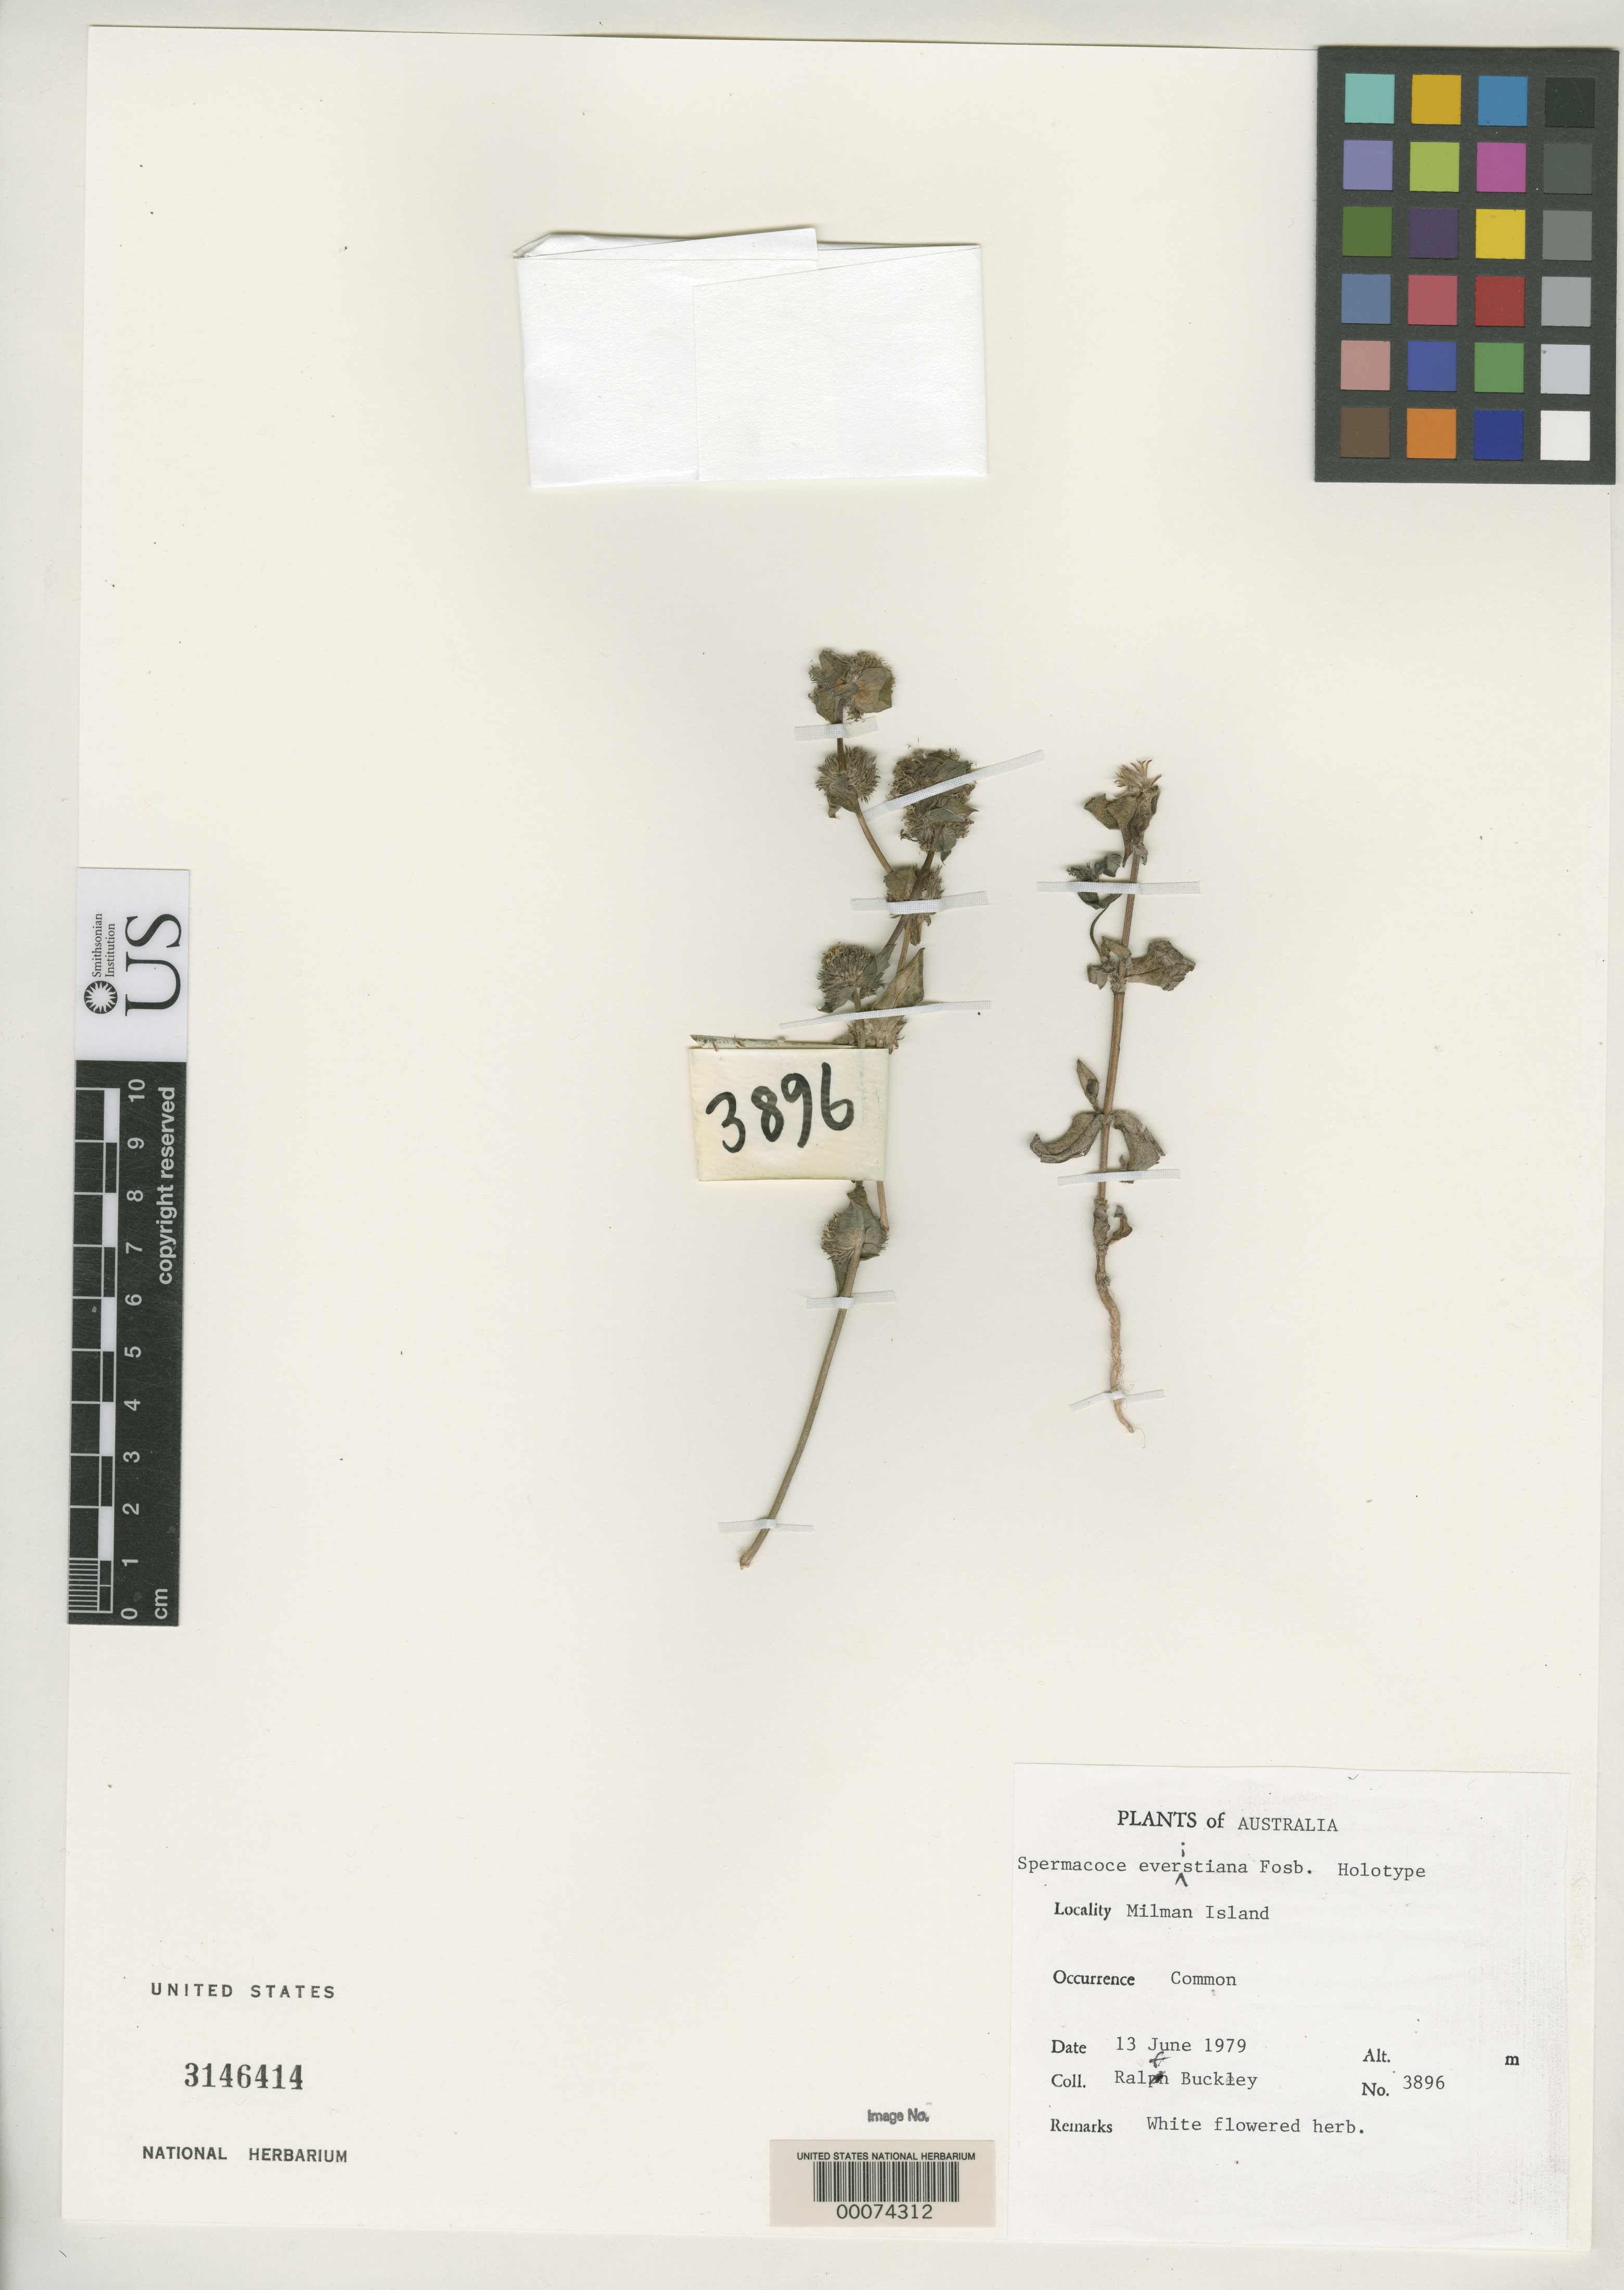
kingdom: Plantae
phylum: Tracheophyta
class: Magnoliopsida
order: Gentianales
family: Rubiaceae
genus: Spermacoce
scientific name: Spermacoce everistiana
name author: Fosberg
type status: Holotype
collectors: R. Buckley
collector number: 3896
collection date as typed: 13 Jun 1979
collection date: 1979-06-13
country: Australia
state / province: Queensland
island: Milman Island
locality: Great Barrier Reef.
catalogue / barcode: US 3146414